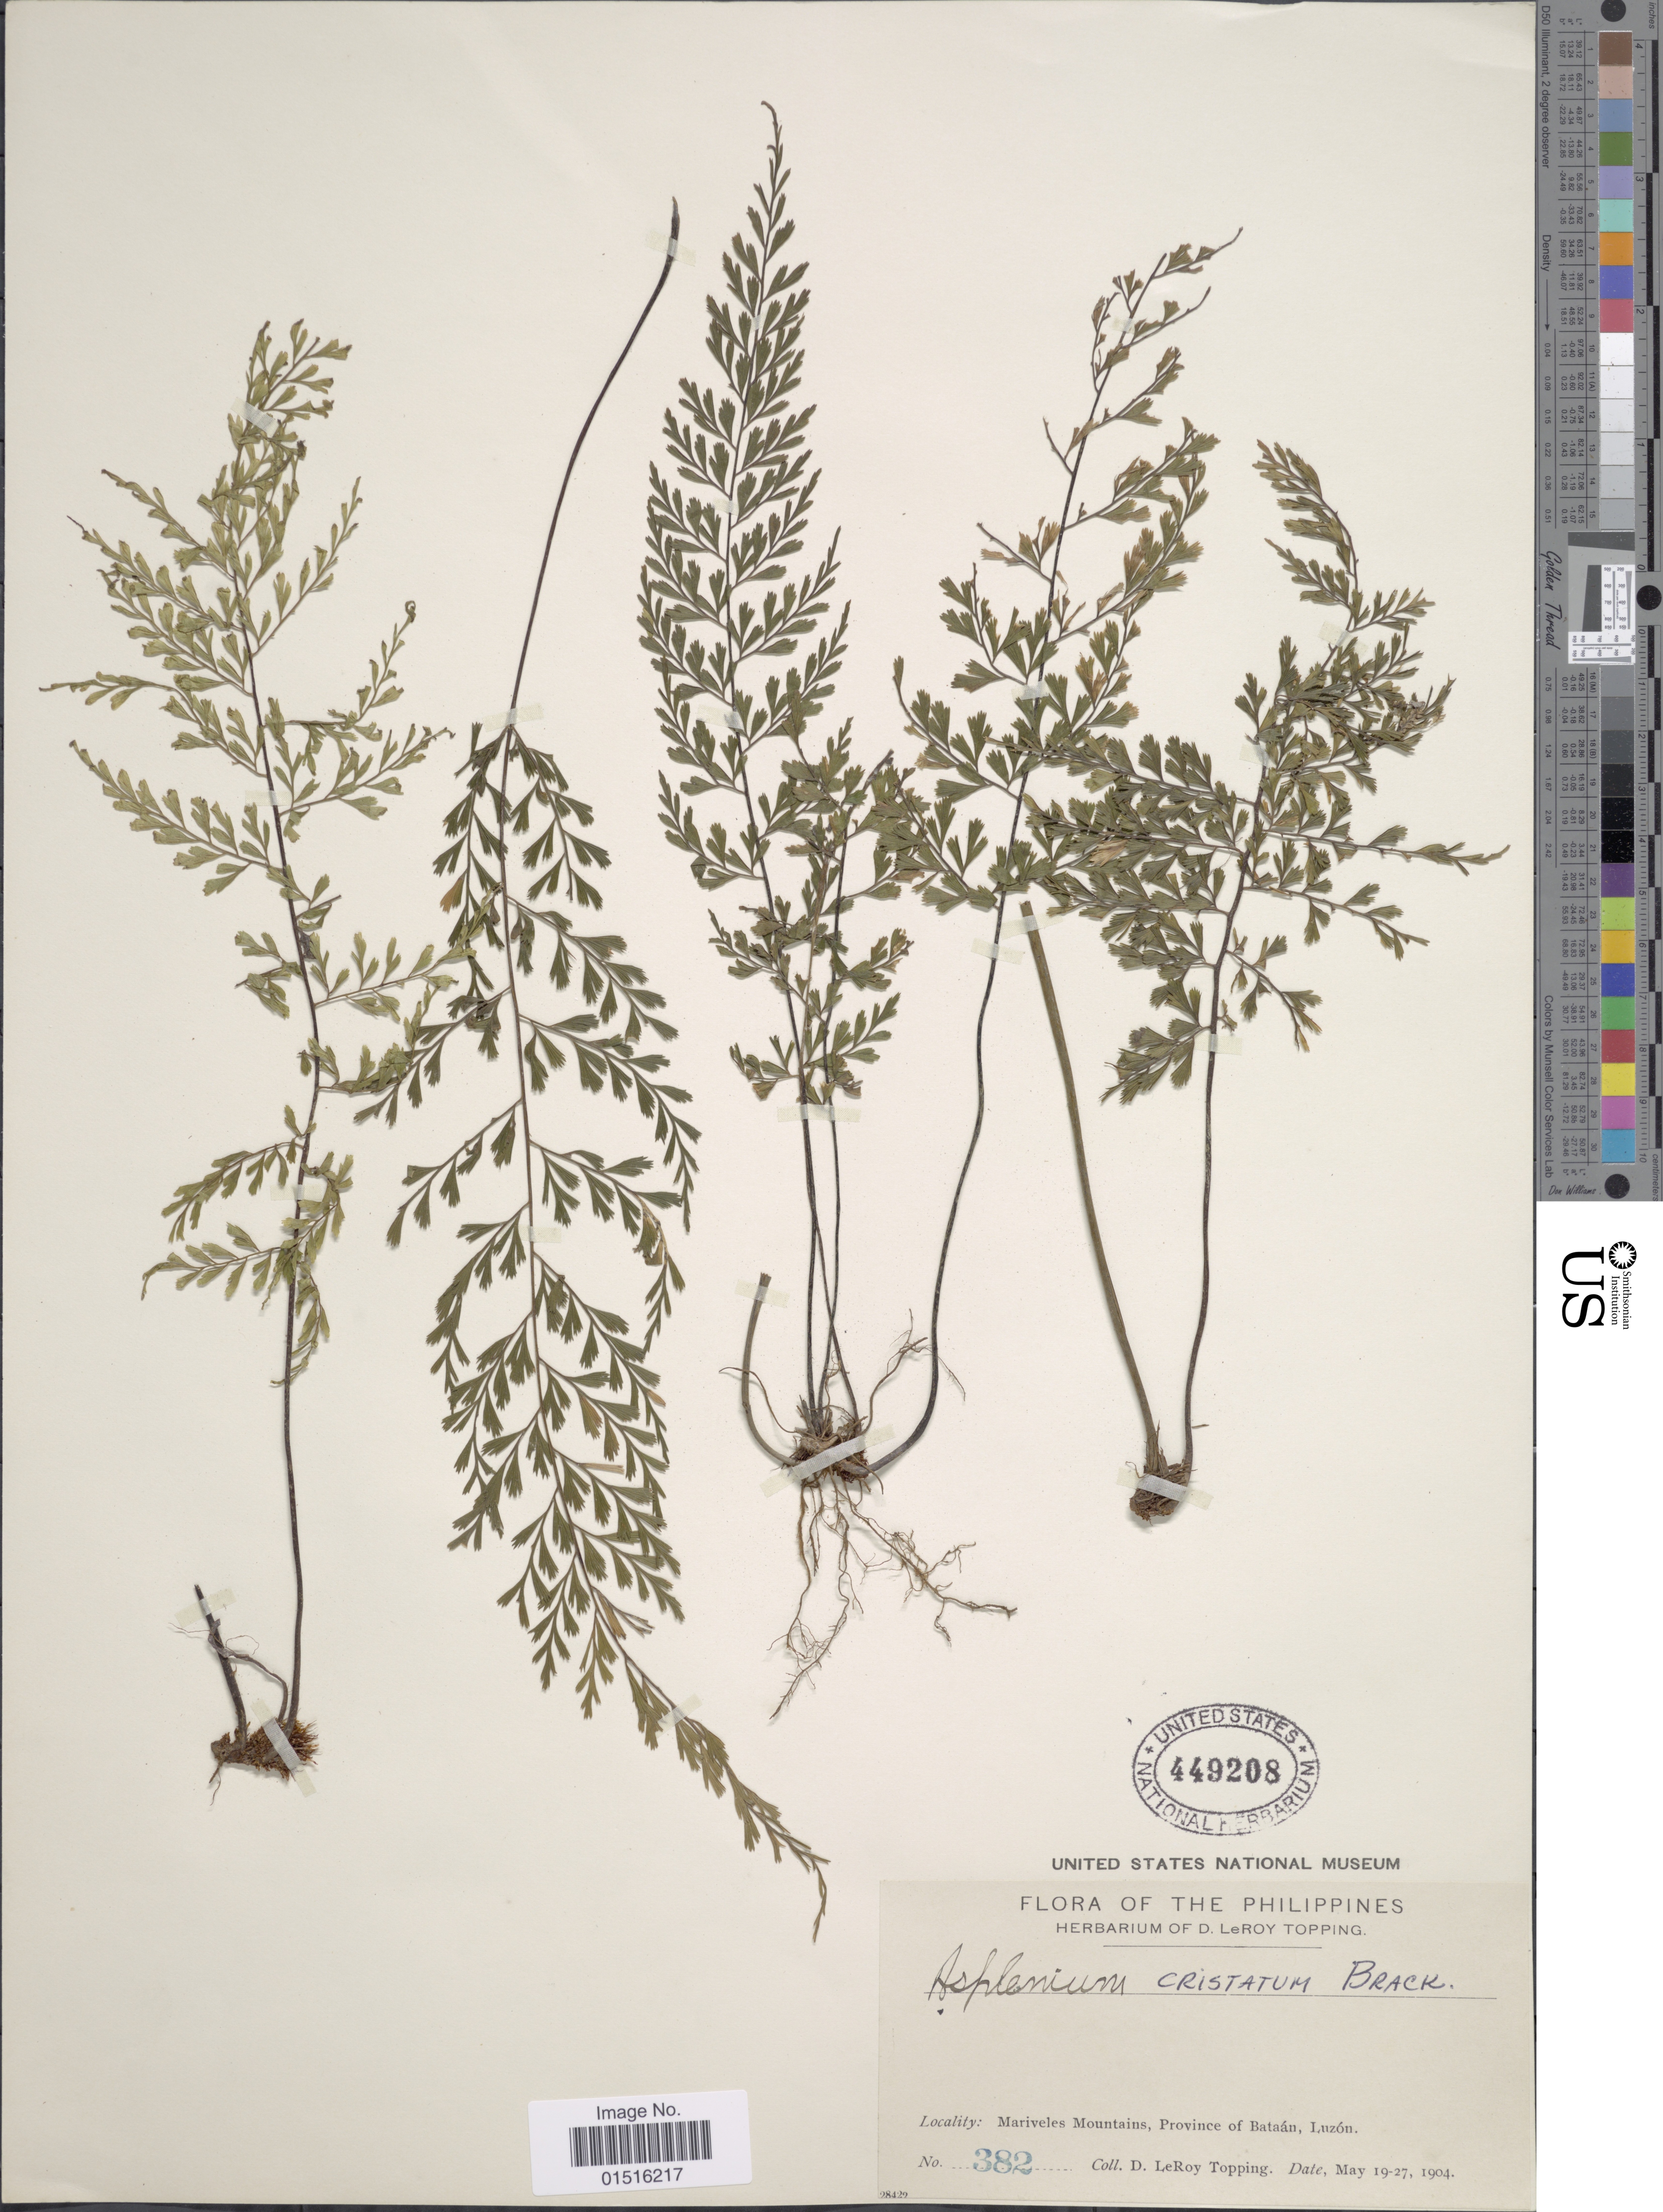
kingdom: Plantae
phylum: Tracheophyta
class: Polypodiopsida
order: Polypodiales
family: Aspleniaceae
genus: Asplenium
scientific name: Asplenium cristatum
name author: Lam.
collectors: D. L. Topping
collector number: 382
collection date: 1904-05-19/1904-05-27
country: Philippines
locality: Mariveles Mountains, Province of Bataan, Luzon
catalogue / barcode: US 449208